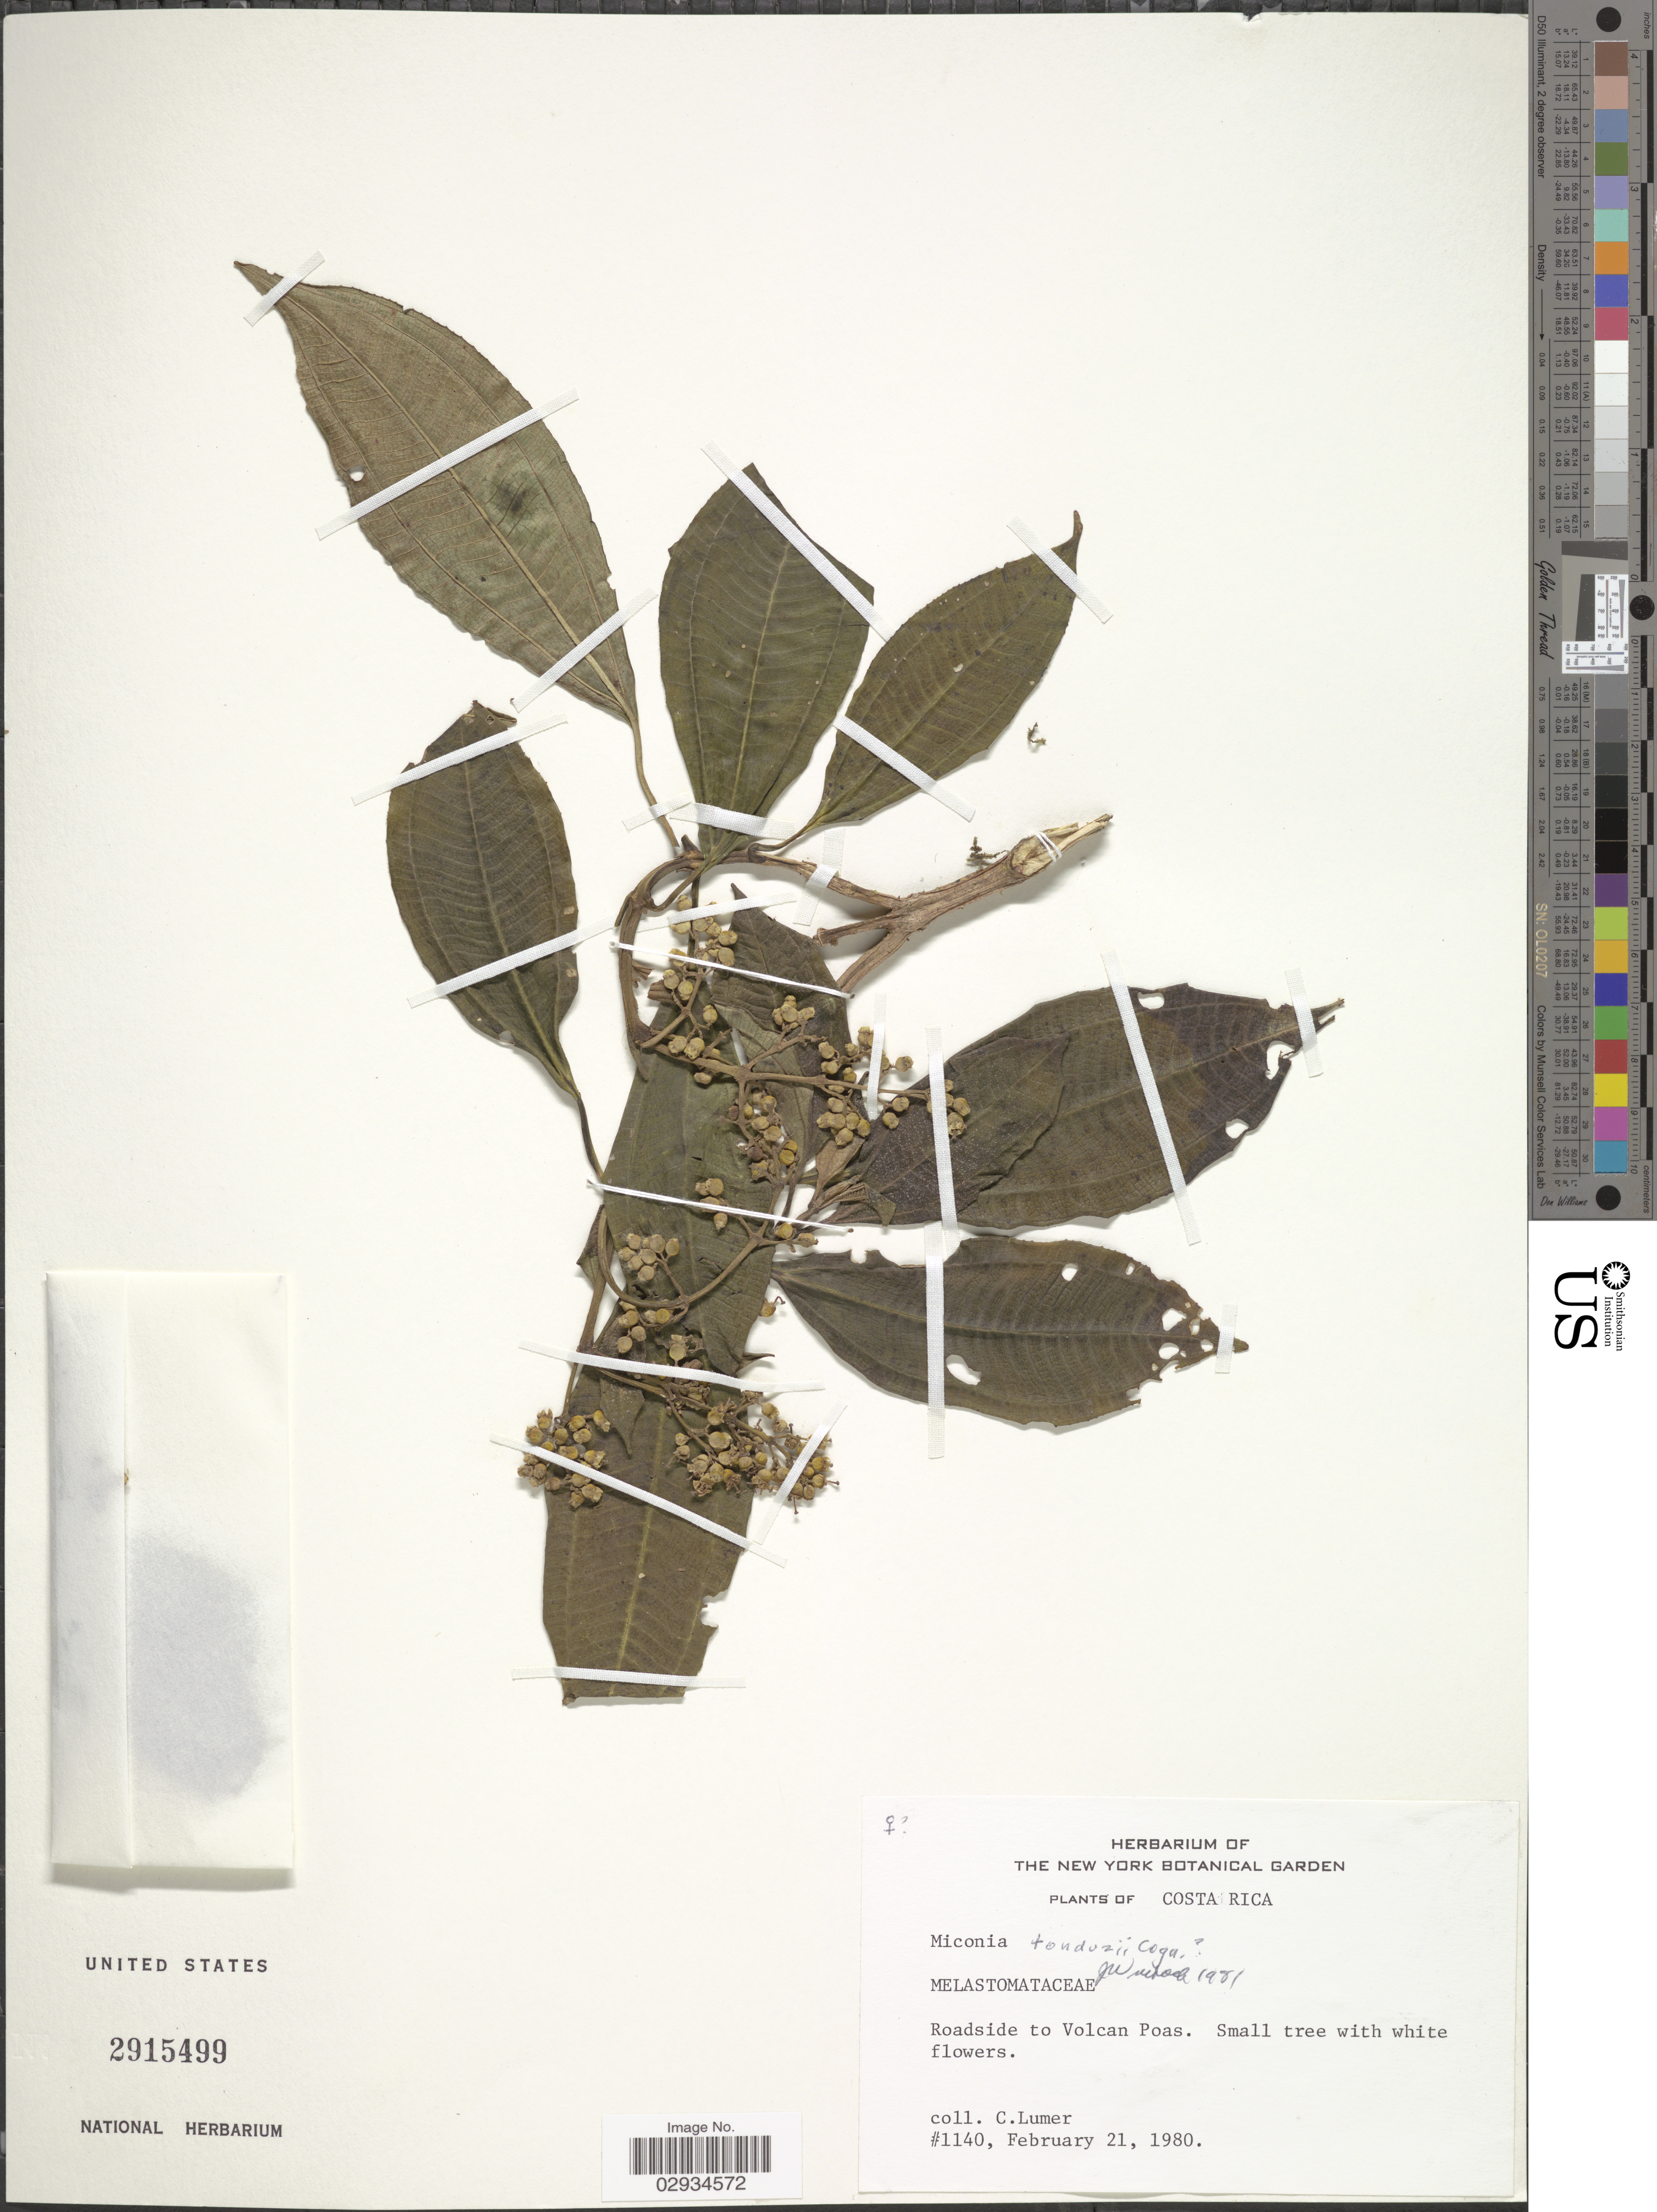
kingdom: Plantae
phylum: Tracheophyta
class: Magnoliopsida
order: Myrtales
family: Melastomataceae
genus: Miconia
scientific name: Miconia tonduzii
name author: Cogn. in A. DC.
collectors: C. Lumer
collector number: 1140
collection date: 1980-02-21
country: Costa Rica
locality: Roadside to Volcan Poas.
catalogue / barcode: US 2915499